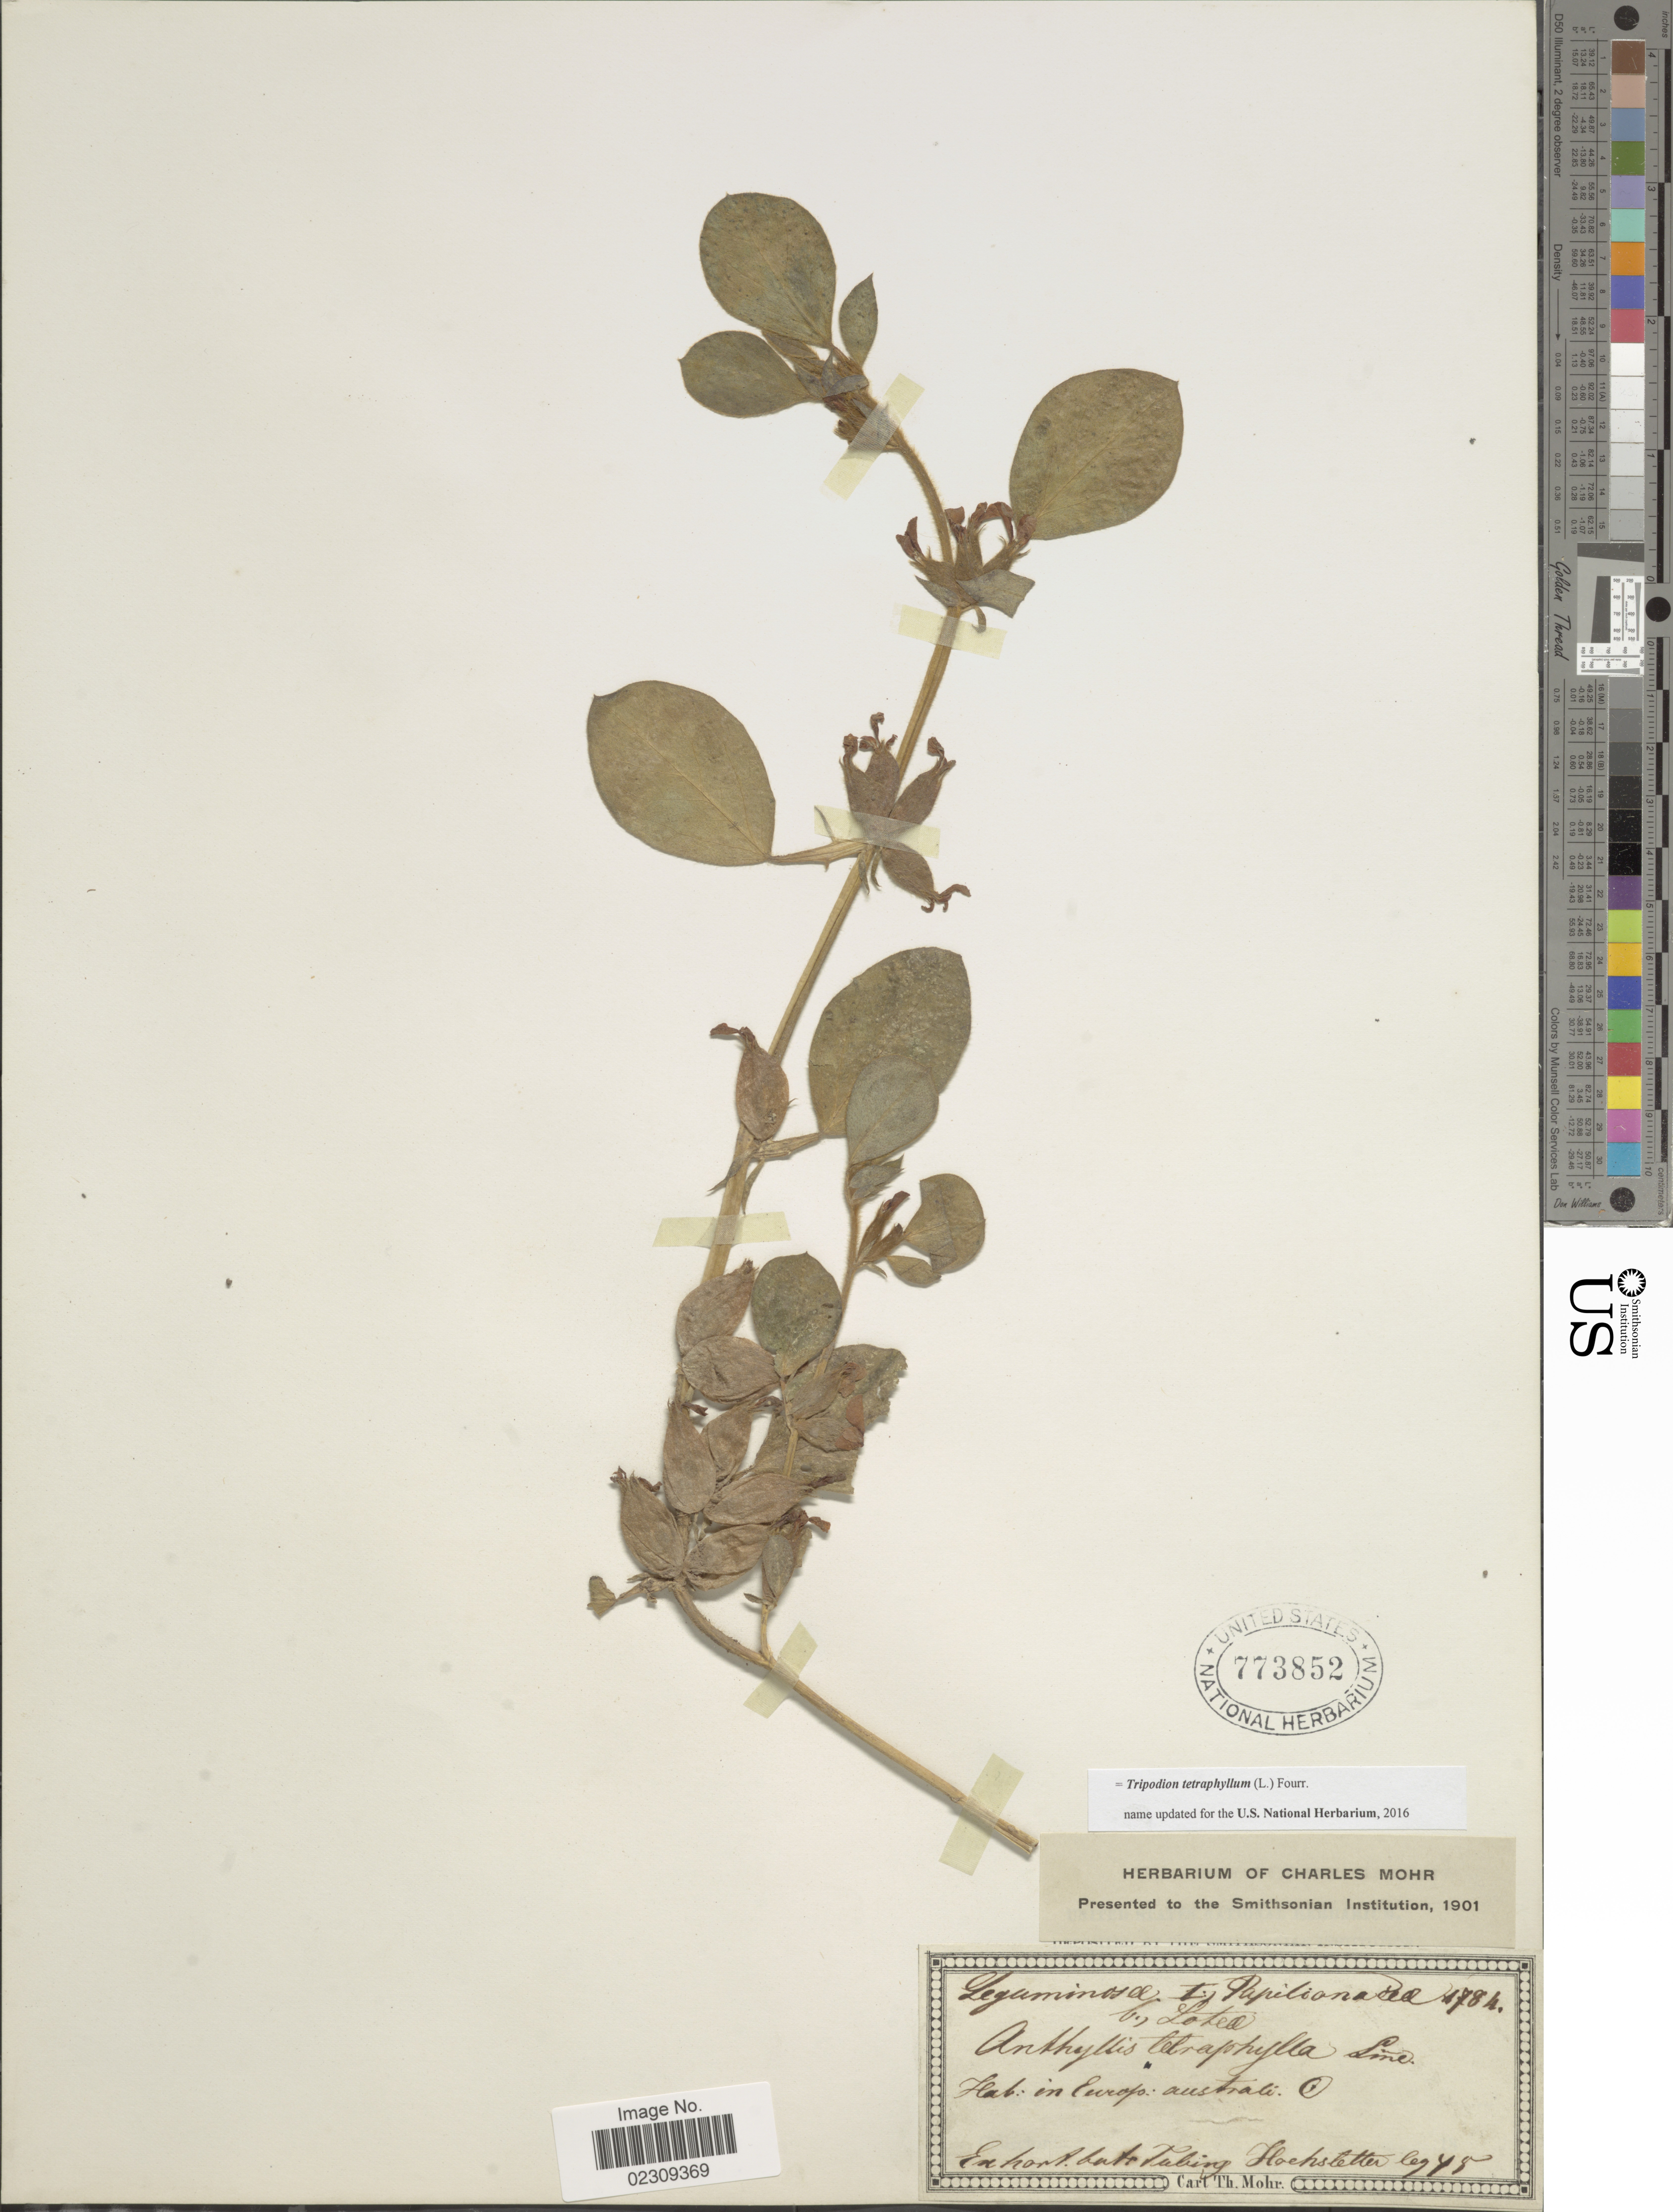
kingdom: Plantae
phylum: Tracheophyta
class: Magnoliopsida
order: Fabales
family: Fabaceae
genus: Tripodion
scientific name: Tripodion tetraphyllum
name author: (L.) Fourr.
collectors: -. Hochstetter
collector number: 48*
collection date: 1784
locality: Europ Australi, ex hort. bot. Tabing [interpreted]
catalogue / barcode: US 773852